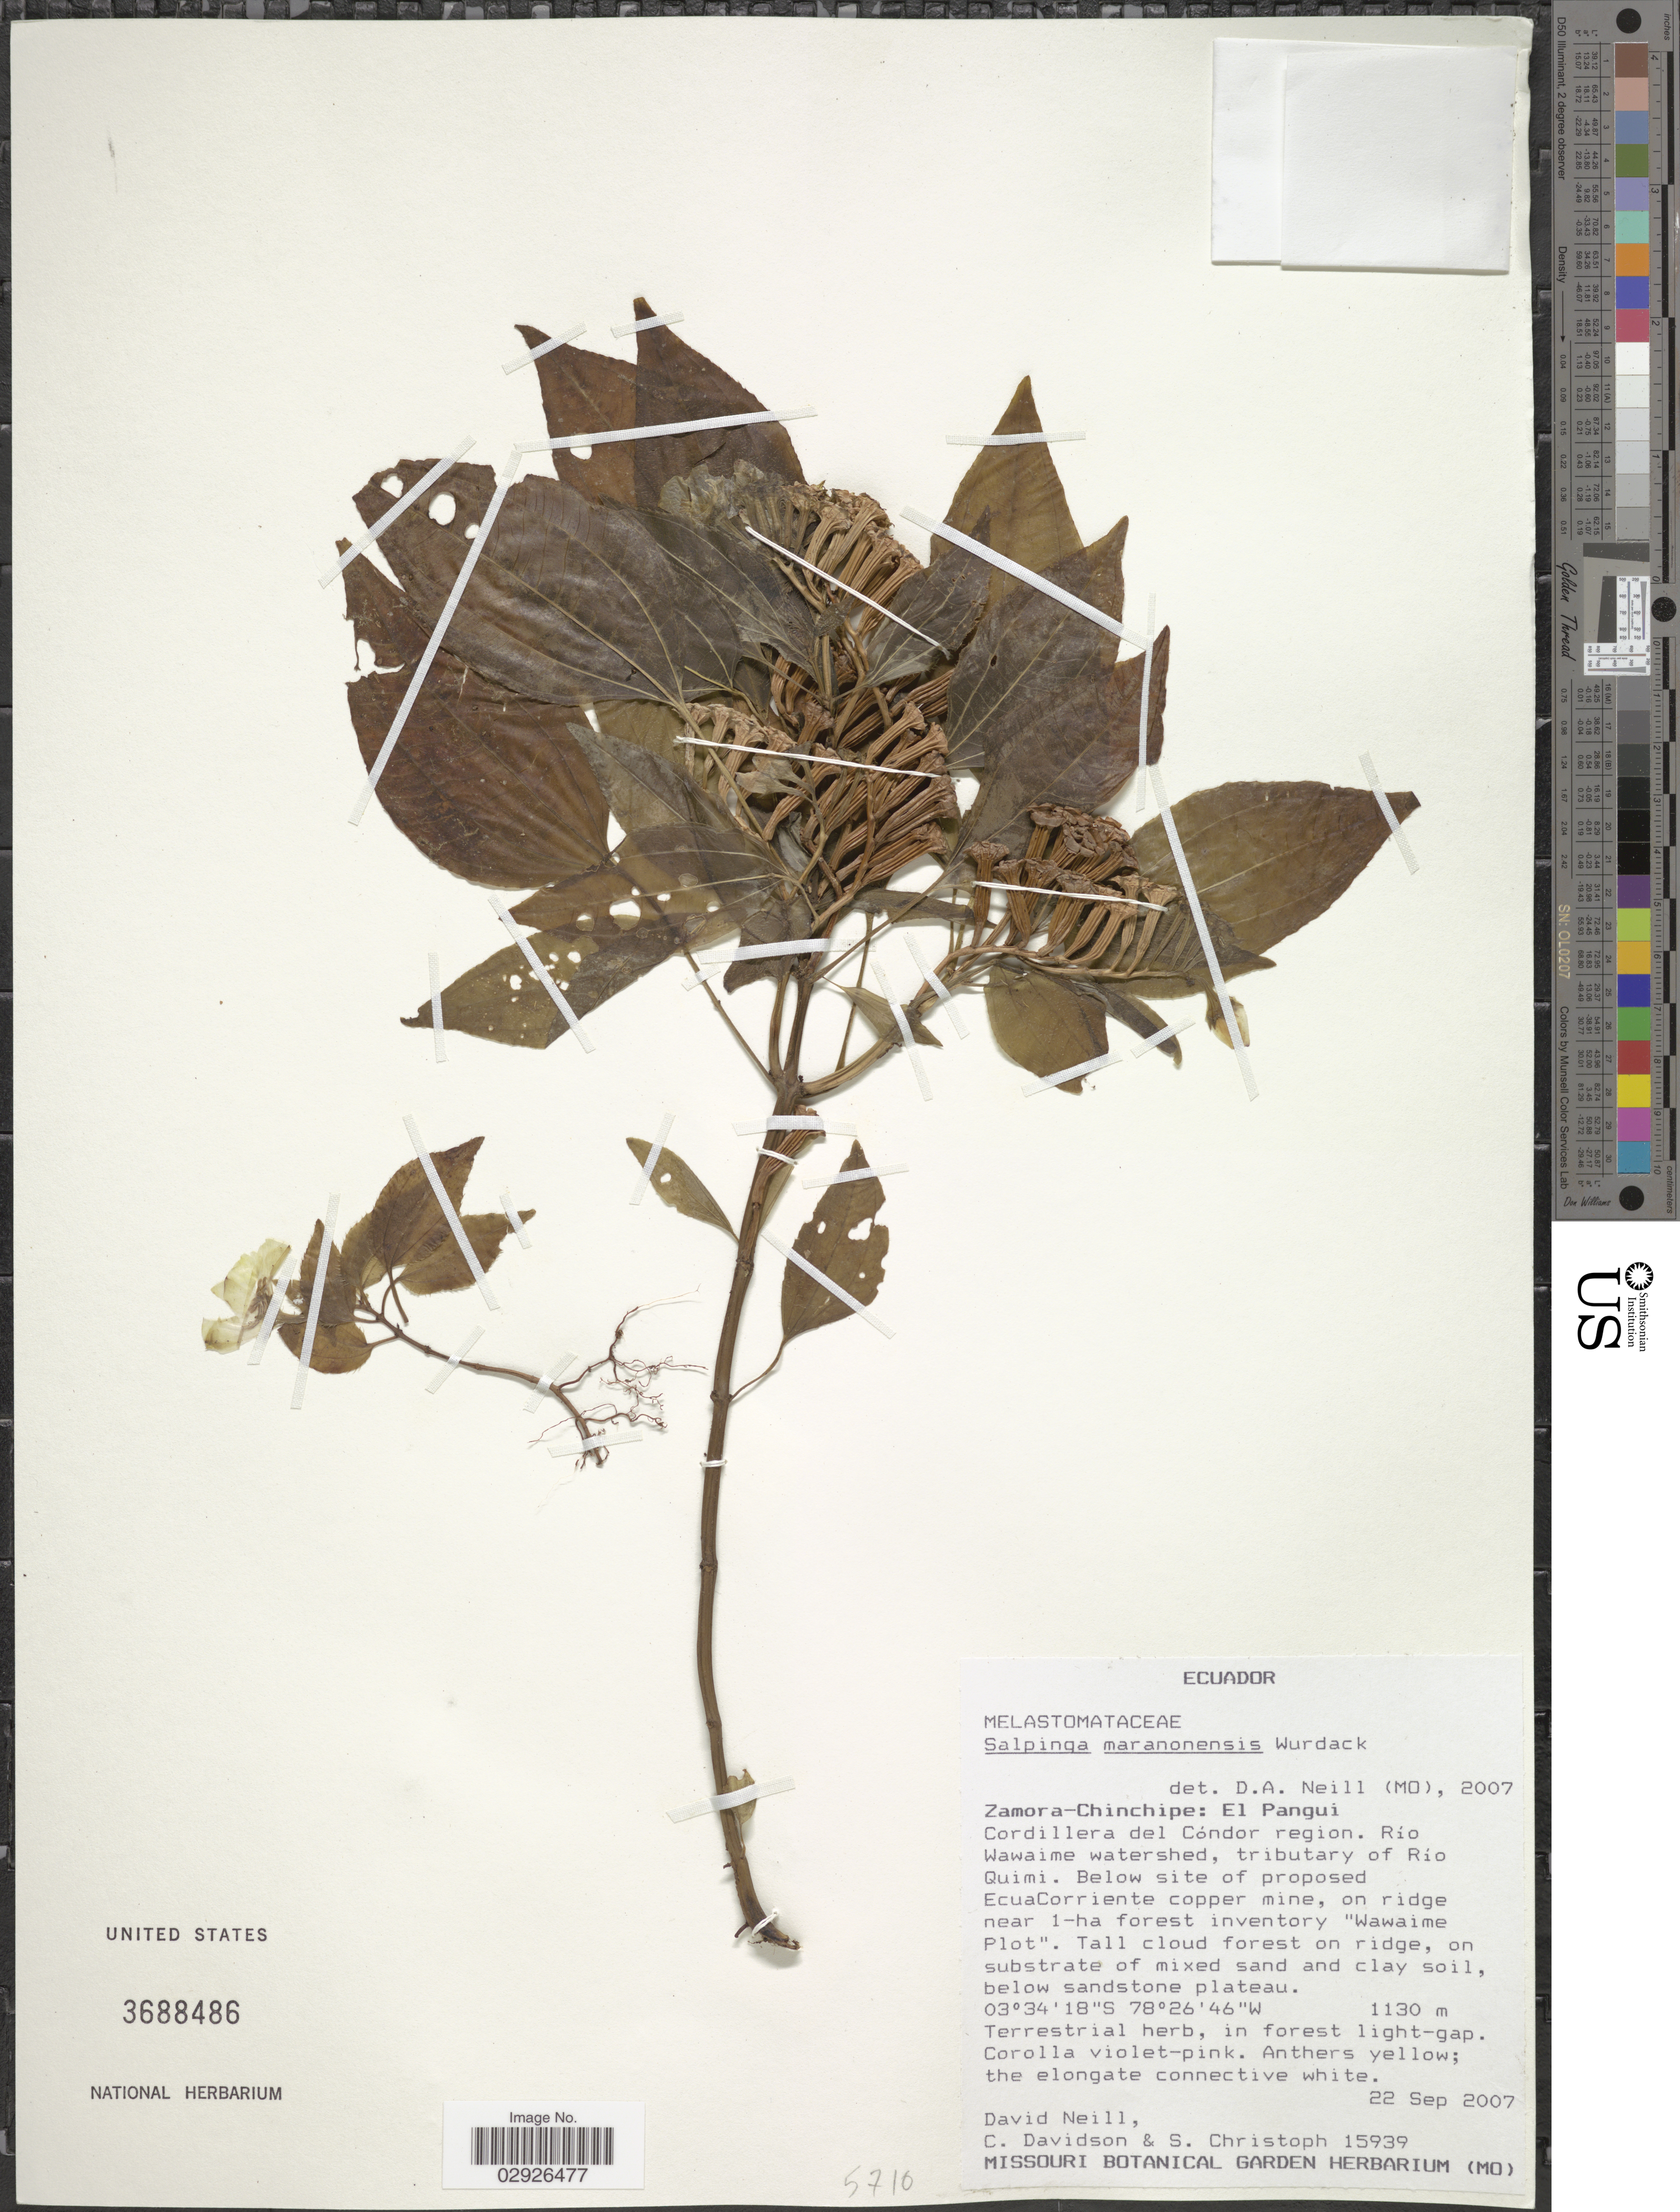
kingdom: Plantae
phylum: Tracheophyta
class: Magnoliopsida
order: Myrtales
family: Melastomataceae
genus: Salpinga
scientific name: Salpinga maranonensis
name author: Wurdack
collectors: D. Neill, C. Davidson & S. Christoph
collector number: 15939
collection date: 2007-09-22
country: Ecuador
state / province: Zamora-Chinchipe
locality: El Pangui. Cordillera del Cóndor region. Río Wawaime watershed, tributary of Río Quimi. Below site of proposed EcuaCorriente copper mine, on ridge near 1-ha forest inventory "Wawaime Plot".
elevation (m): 1130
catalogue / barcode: US 3688486